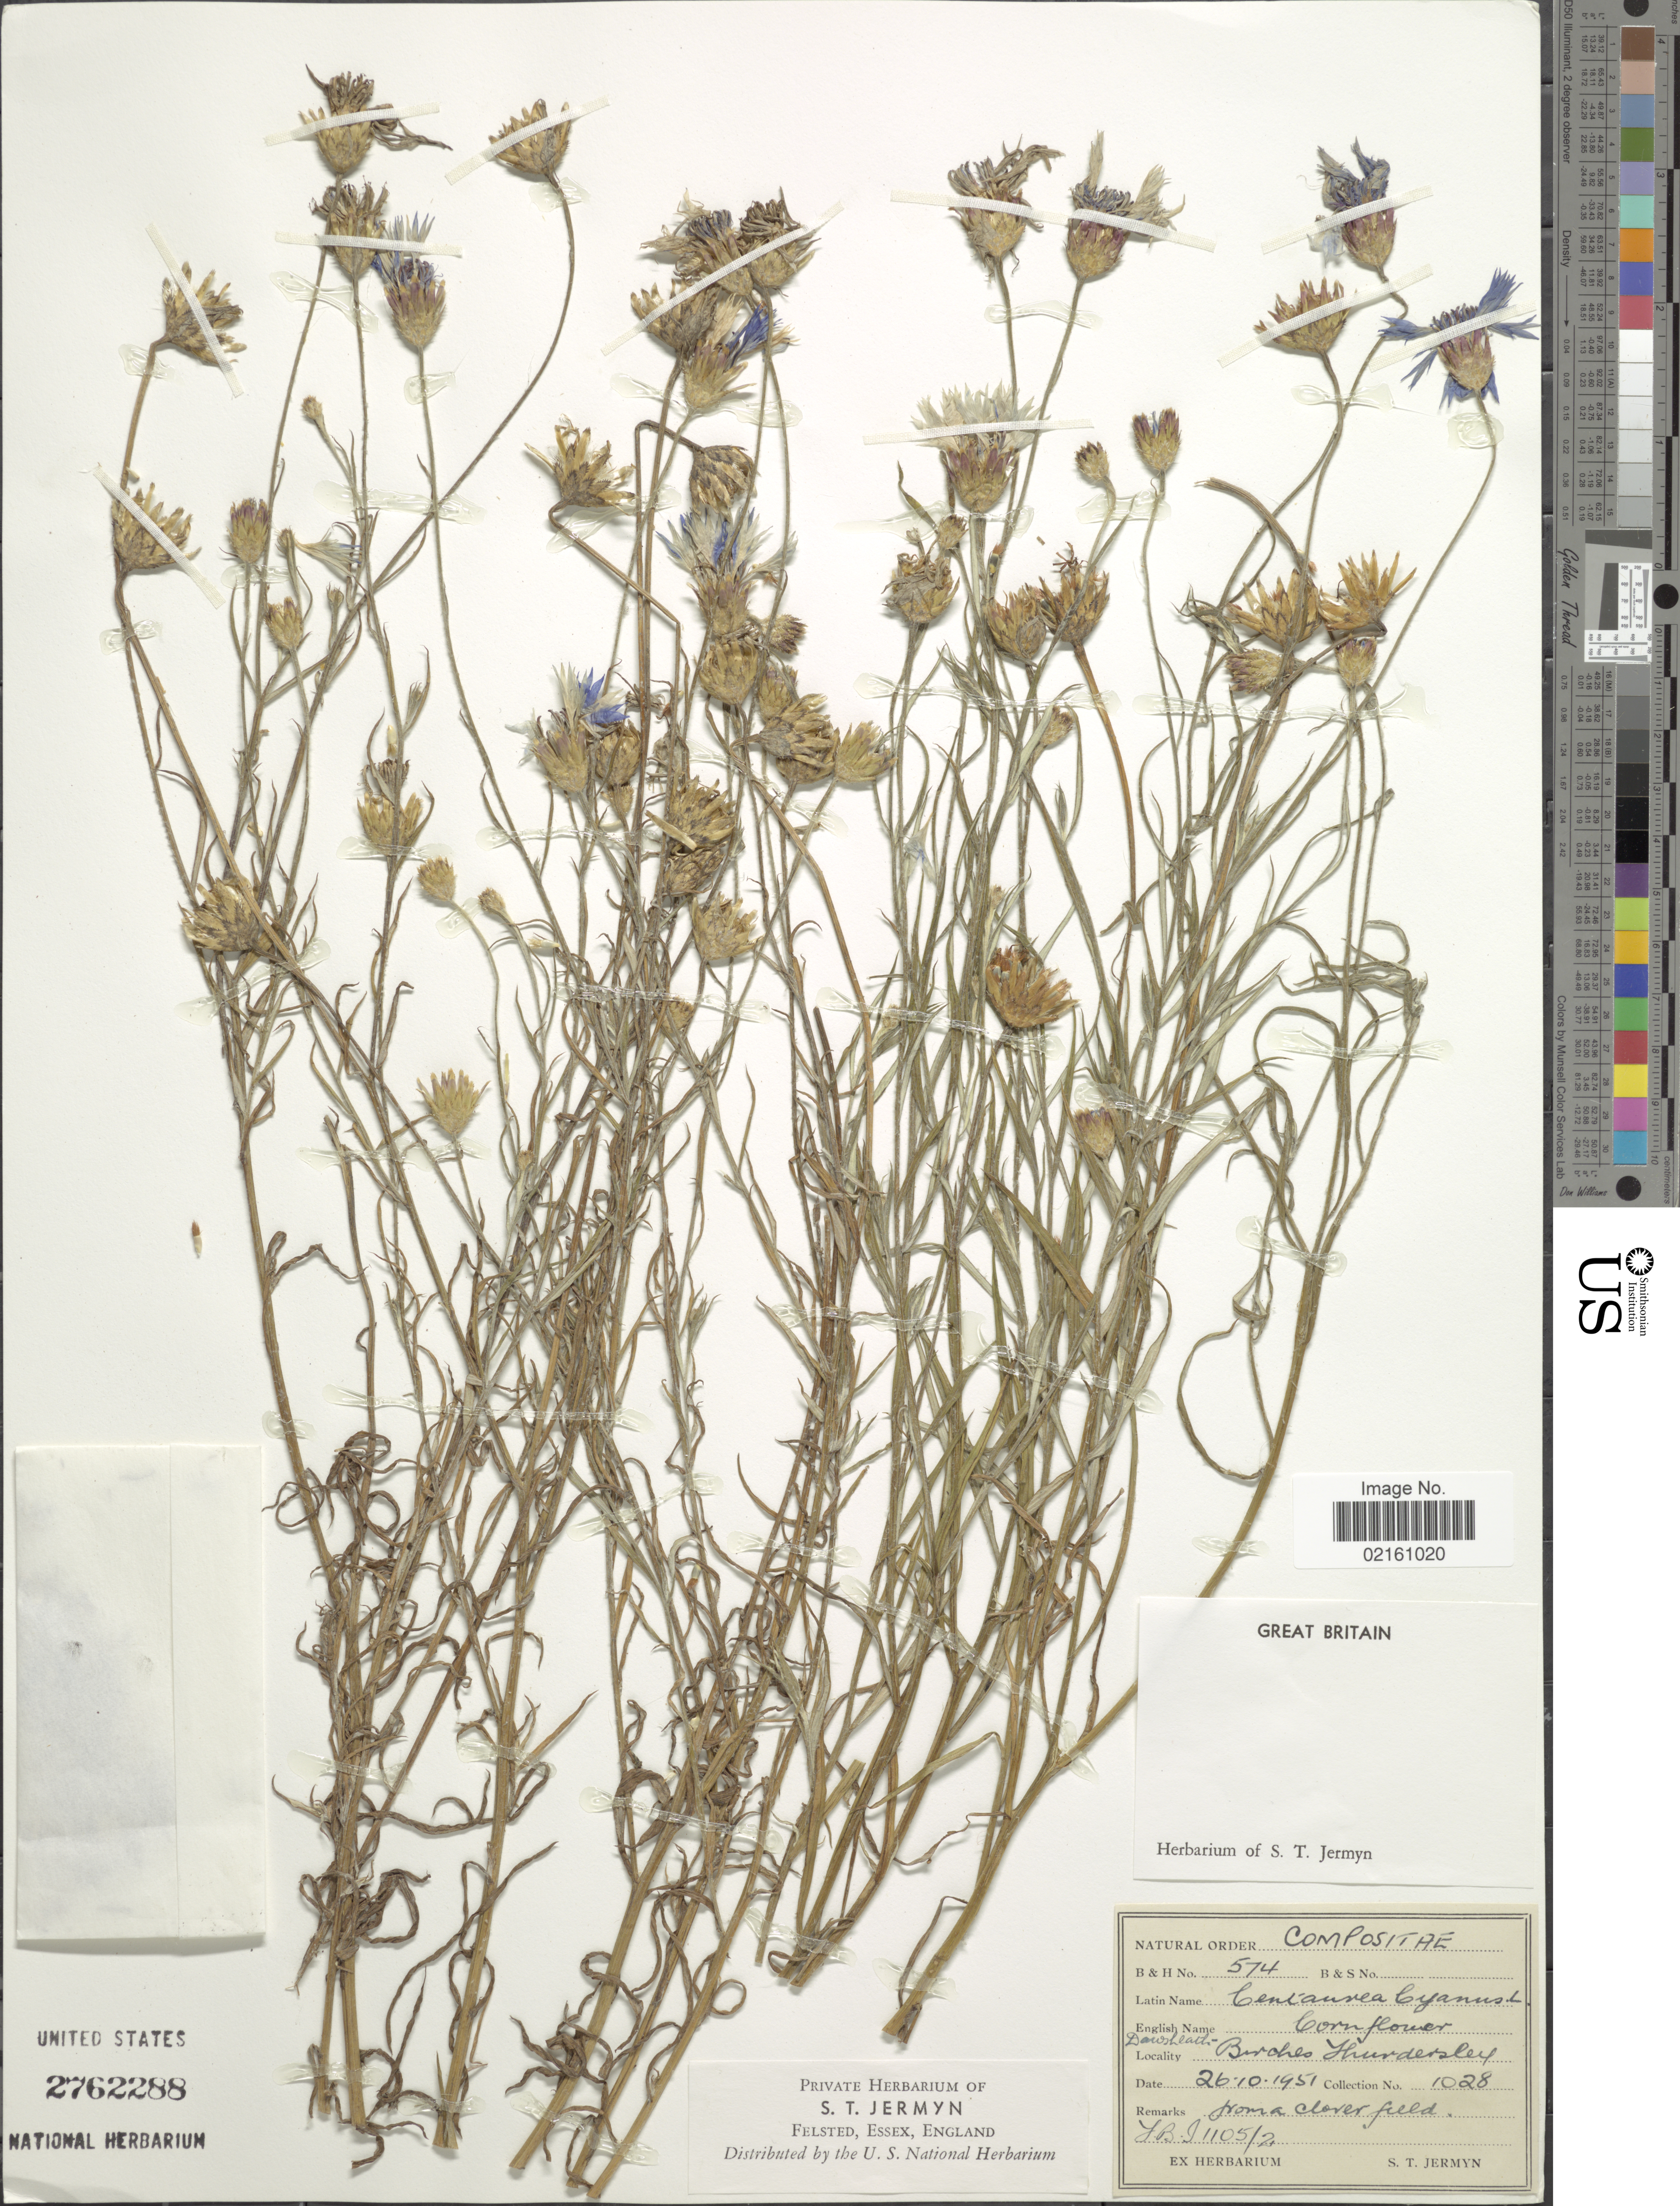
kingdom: Plantae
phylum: Tracheophyta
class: Magnoliopsida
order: Asterales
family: Asteraceae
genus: Centaurea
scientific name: Centaurea cyanus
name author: L.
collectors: ex herb. S. T. Jermyn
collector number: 1028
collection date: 1951-10-26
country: United Kingdom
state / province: England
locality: Great Britain, Daws Heath-Birches Thundersley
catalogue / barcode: US 2762288